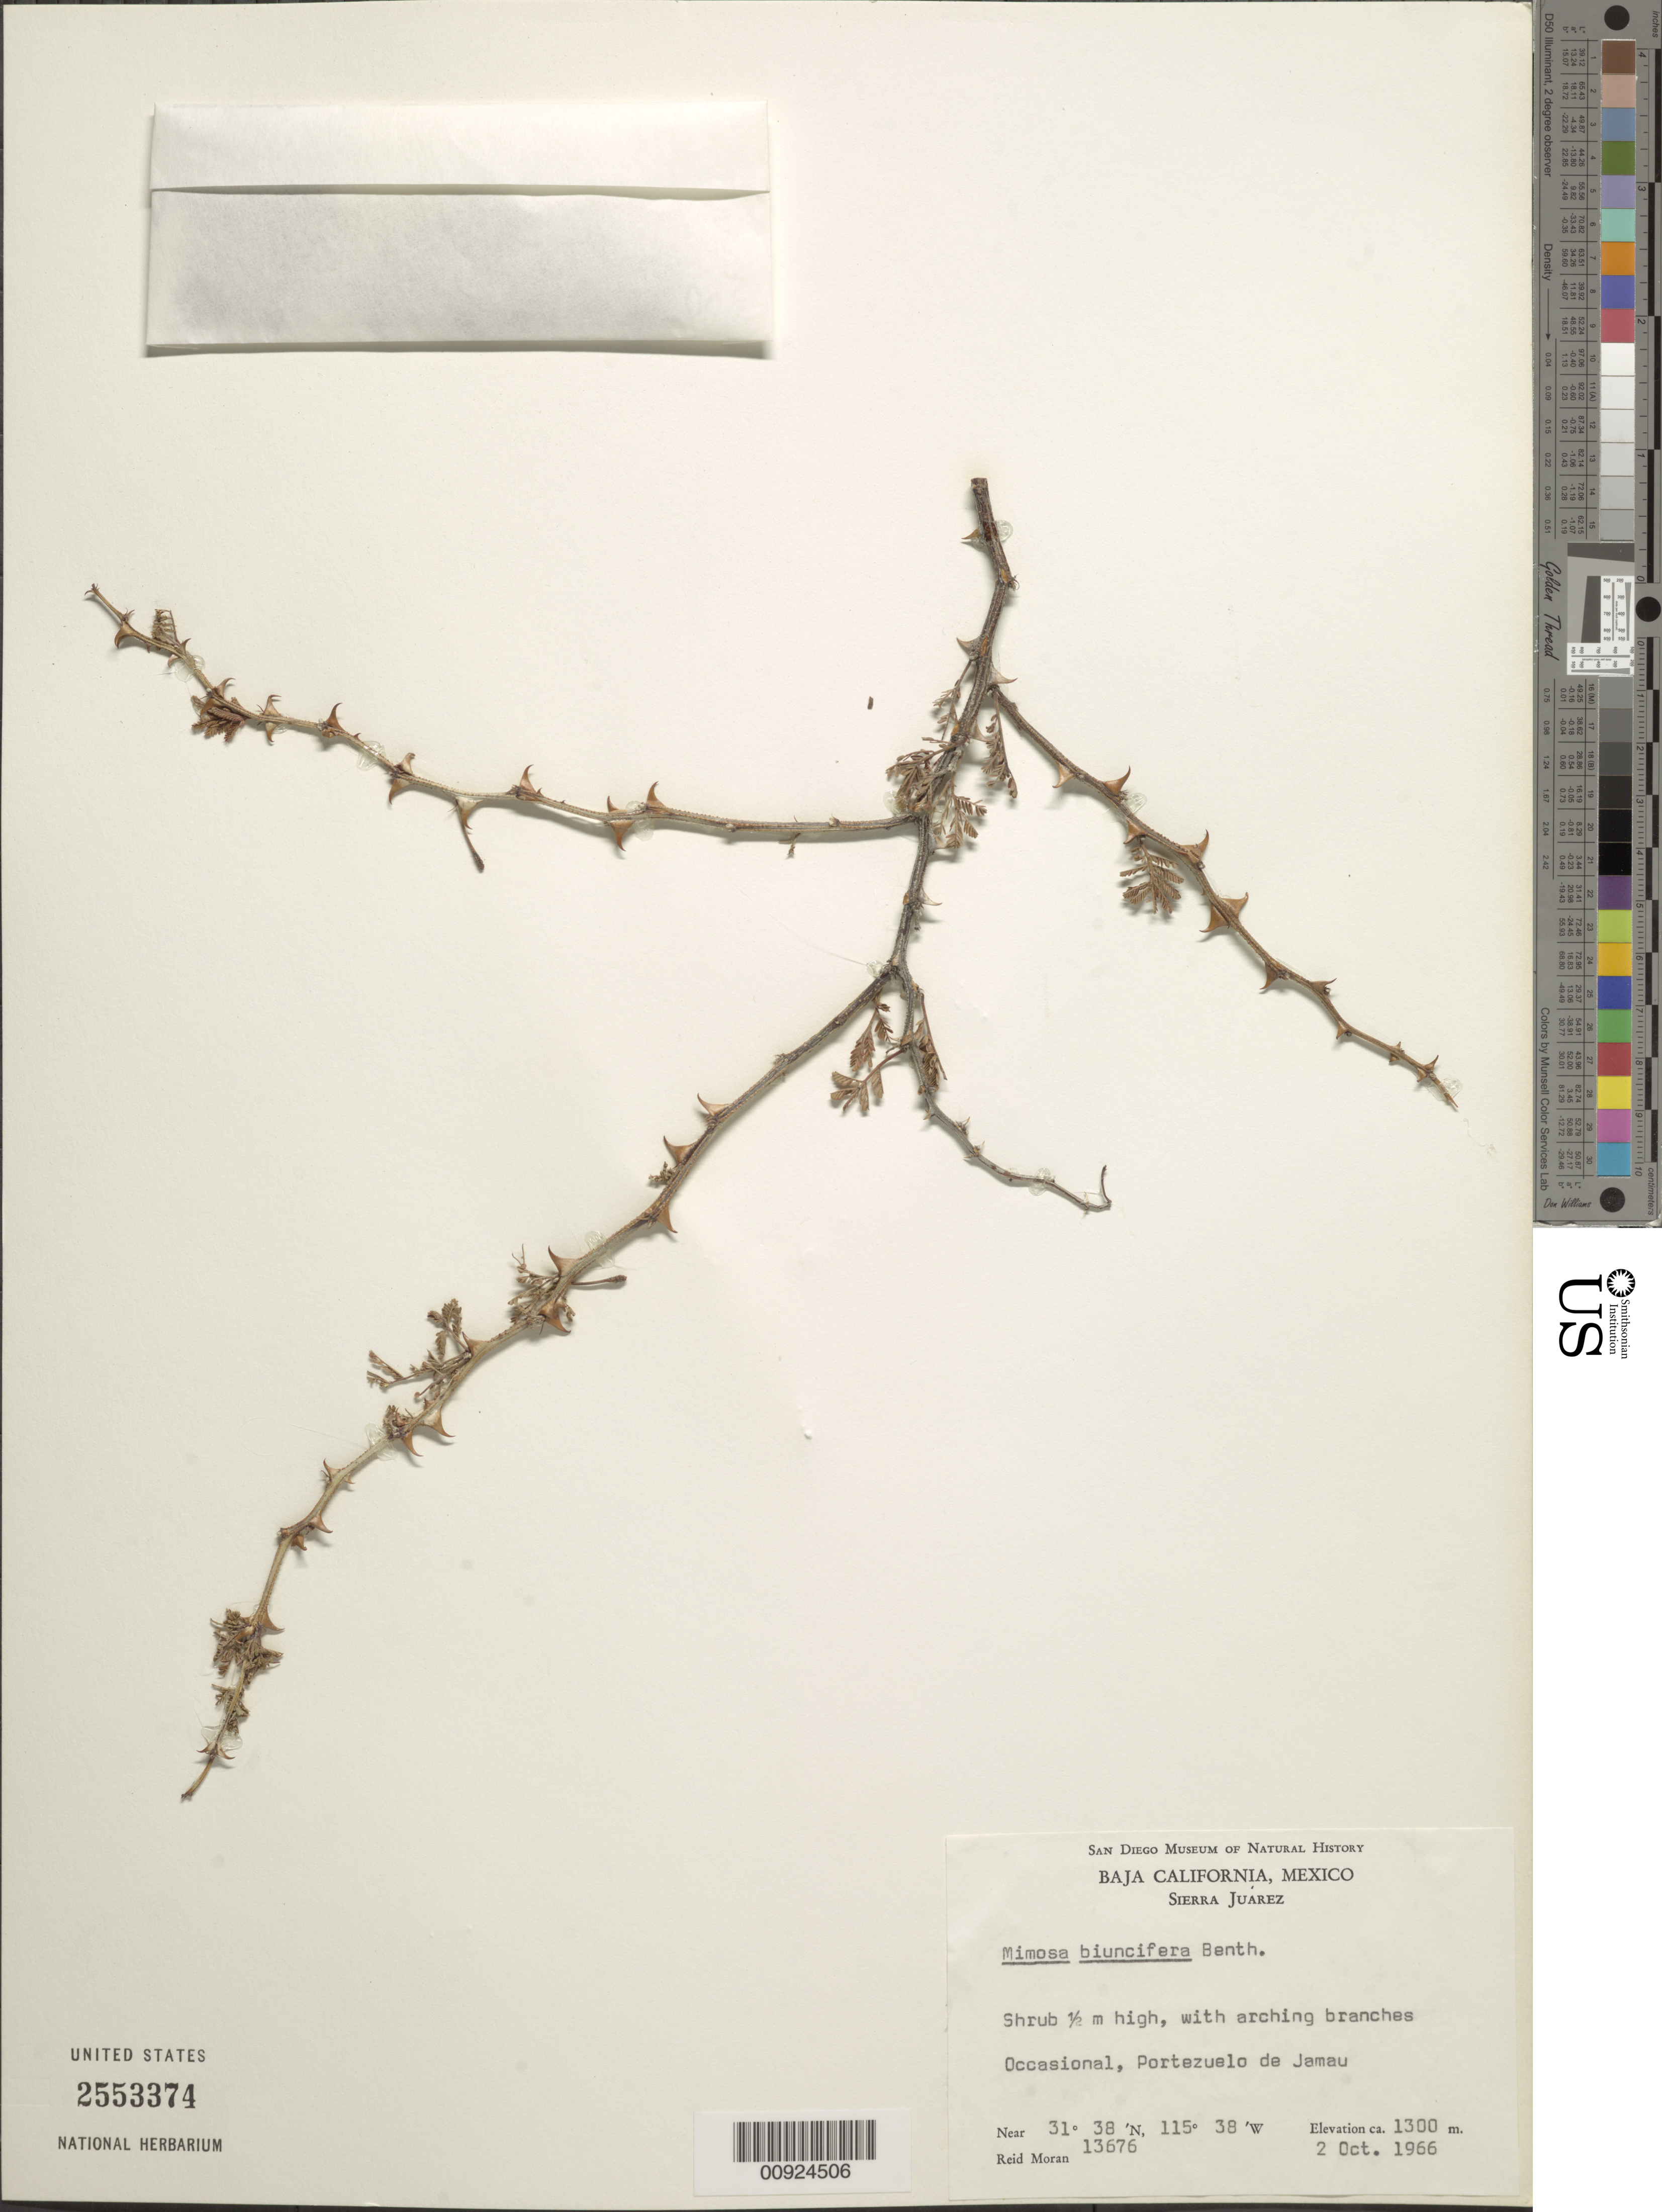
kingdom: Plantae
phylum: Tracheophyta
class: Magnoliopsida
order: Fabales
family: Fabaceae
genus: Mimosa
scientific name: Mimosa biuncifera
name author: Benth.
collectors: R. V. Moran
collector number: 13676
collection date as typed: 02 Oct 1966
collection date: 1966-10-02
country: Mexico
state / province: Baja California Norte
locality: Portezuelo de Jamau. Baja California. Sierra Juárez.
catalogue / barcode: US 2553374